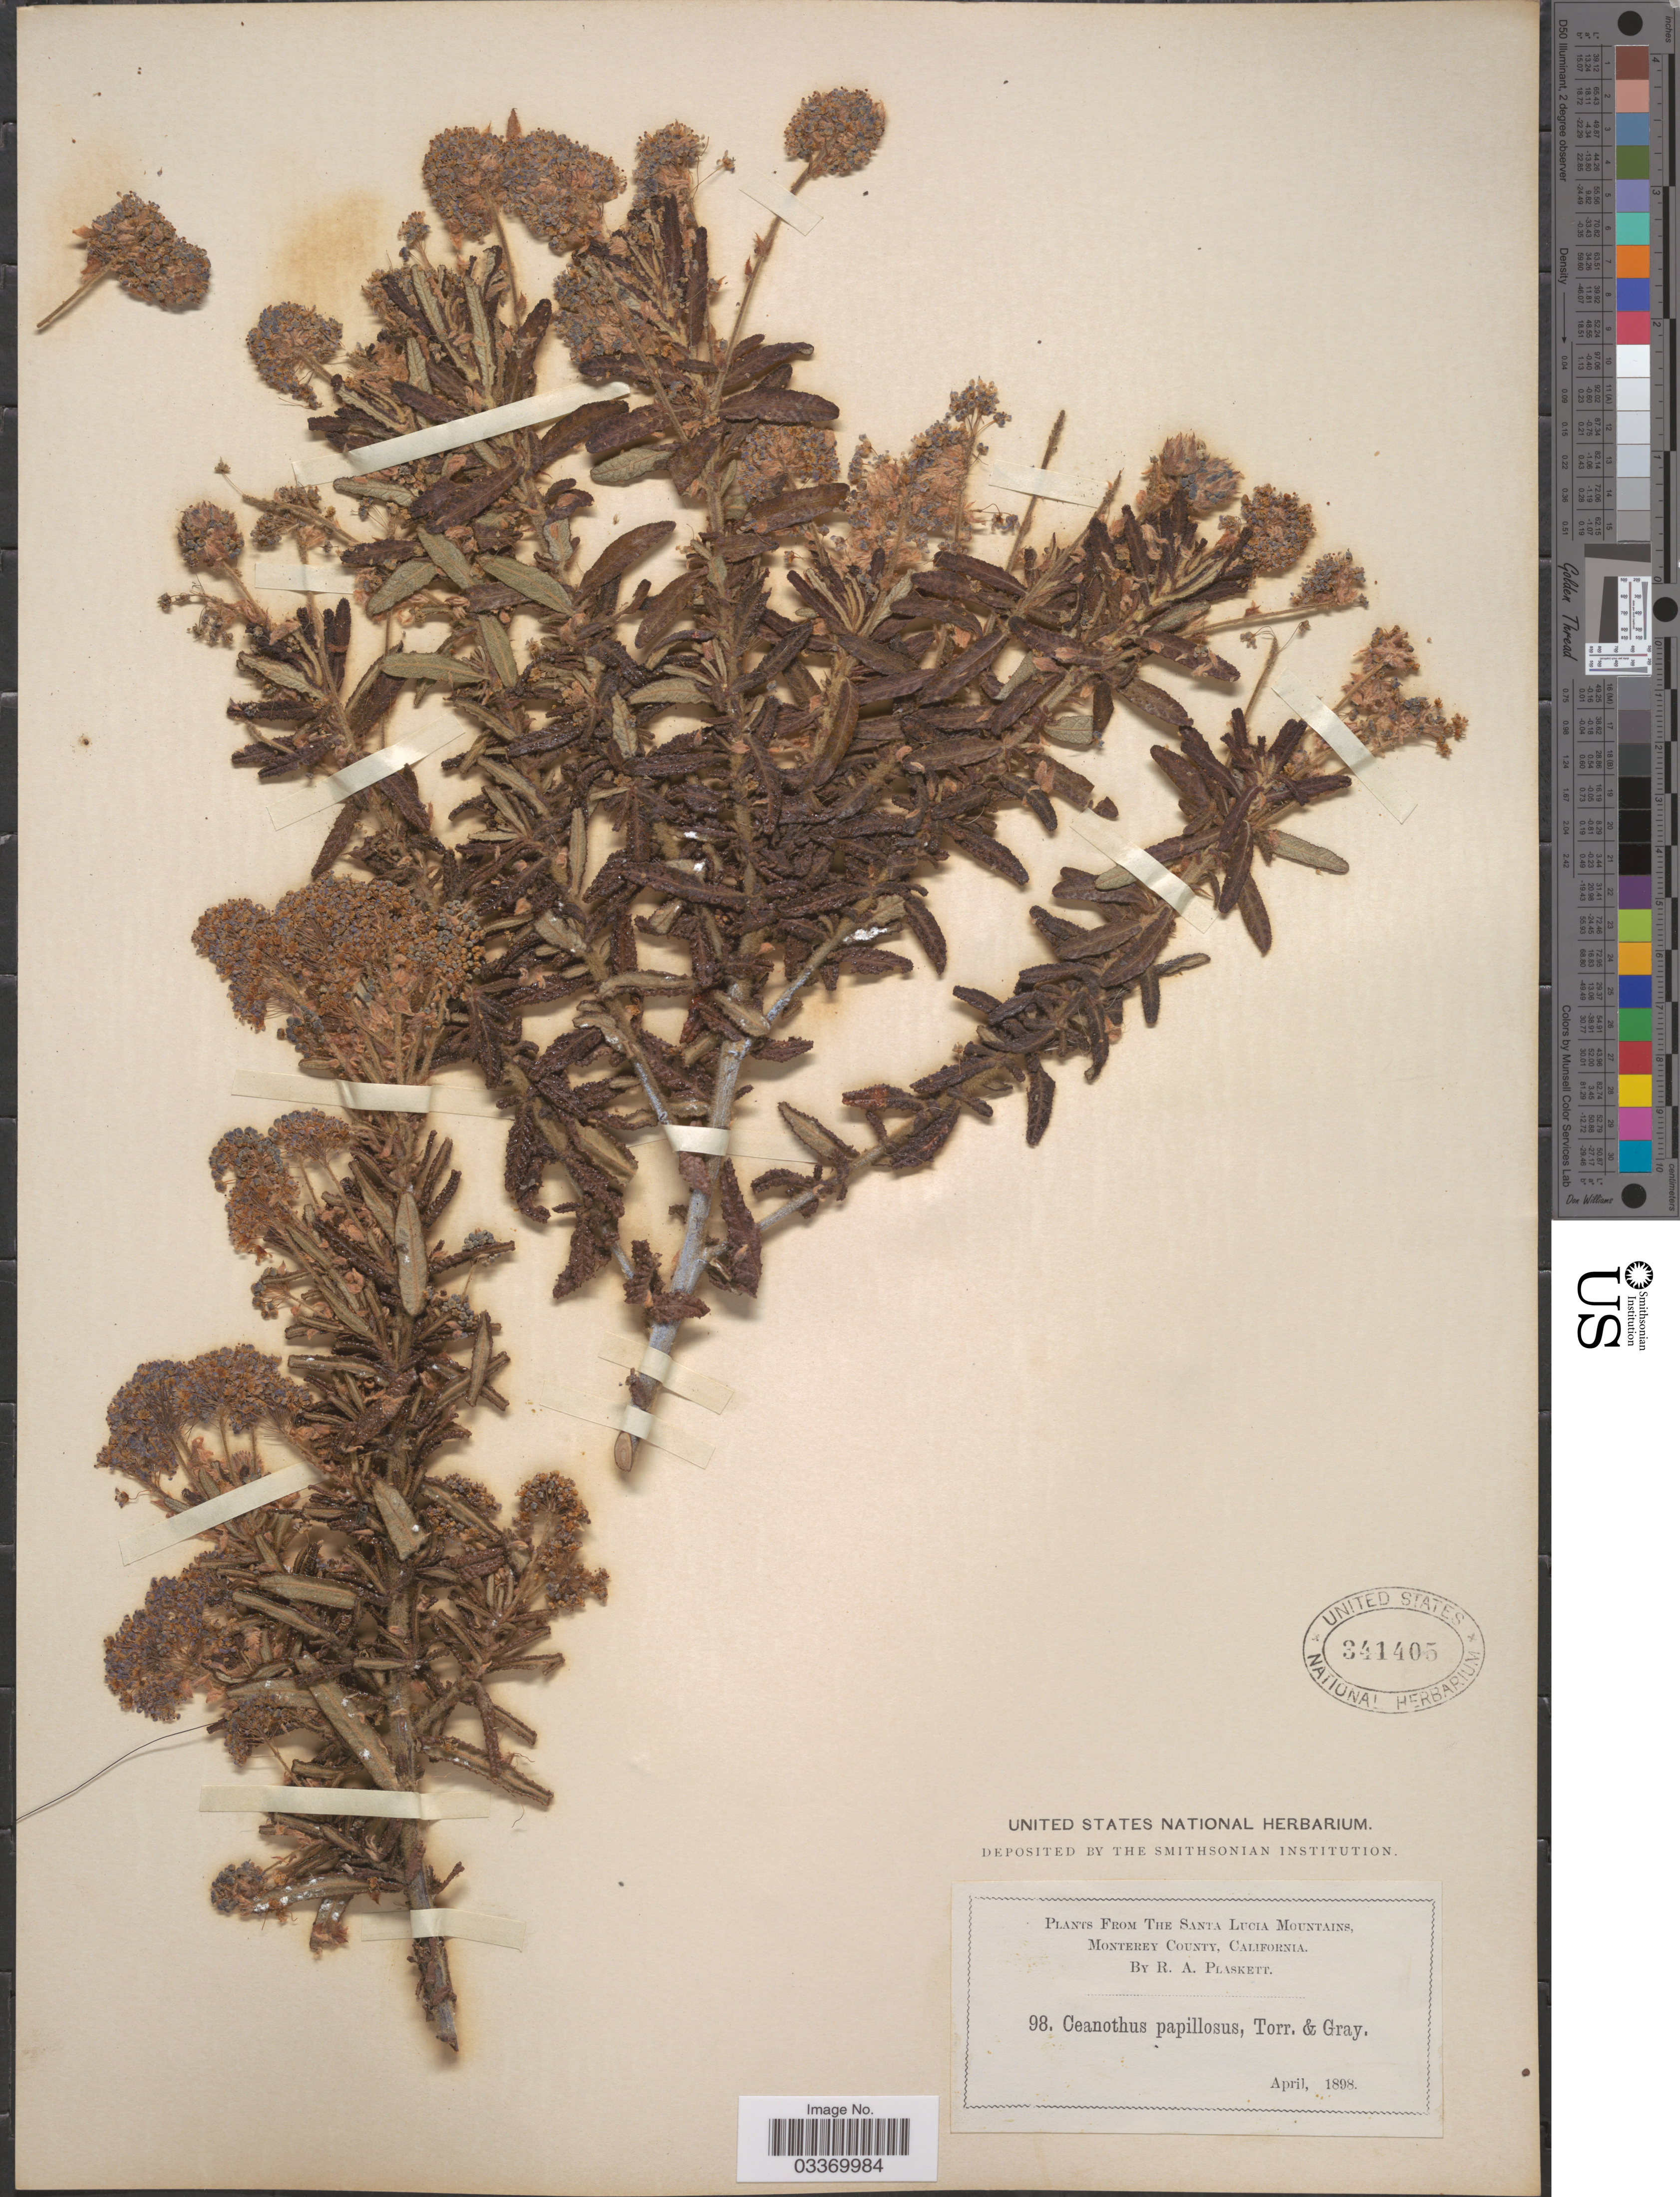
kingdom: Plantae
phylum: Tracheophyta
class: Magnoliopsida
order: Rosales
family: Rhamnaceae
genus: Ceanothus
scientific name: Ceanothus papillosus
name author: Torr. & A. Gray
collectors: R. Plaskett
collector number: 98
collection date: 1898-04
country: United States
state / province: California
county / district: Monterey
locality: The Santa Lucia Mountains, Monterey County.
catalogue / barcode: US 341405